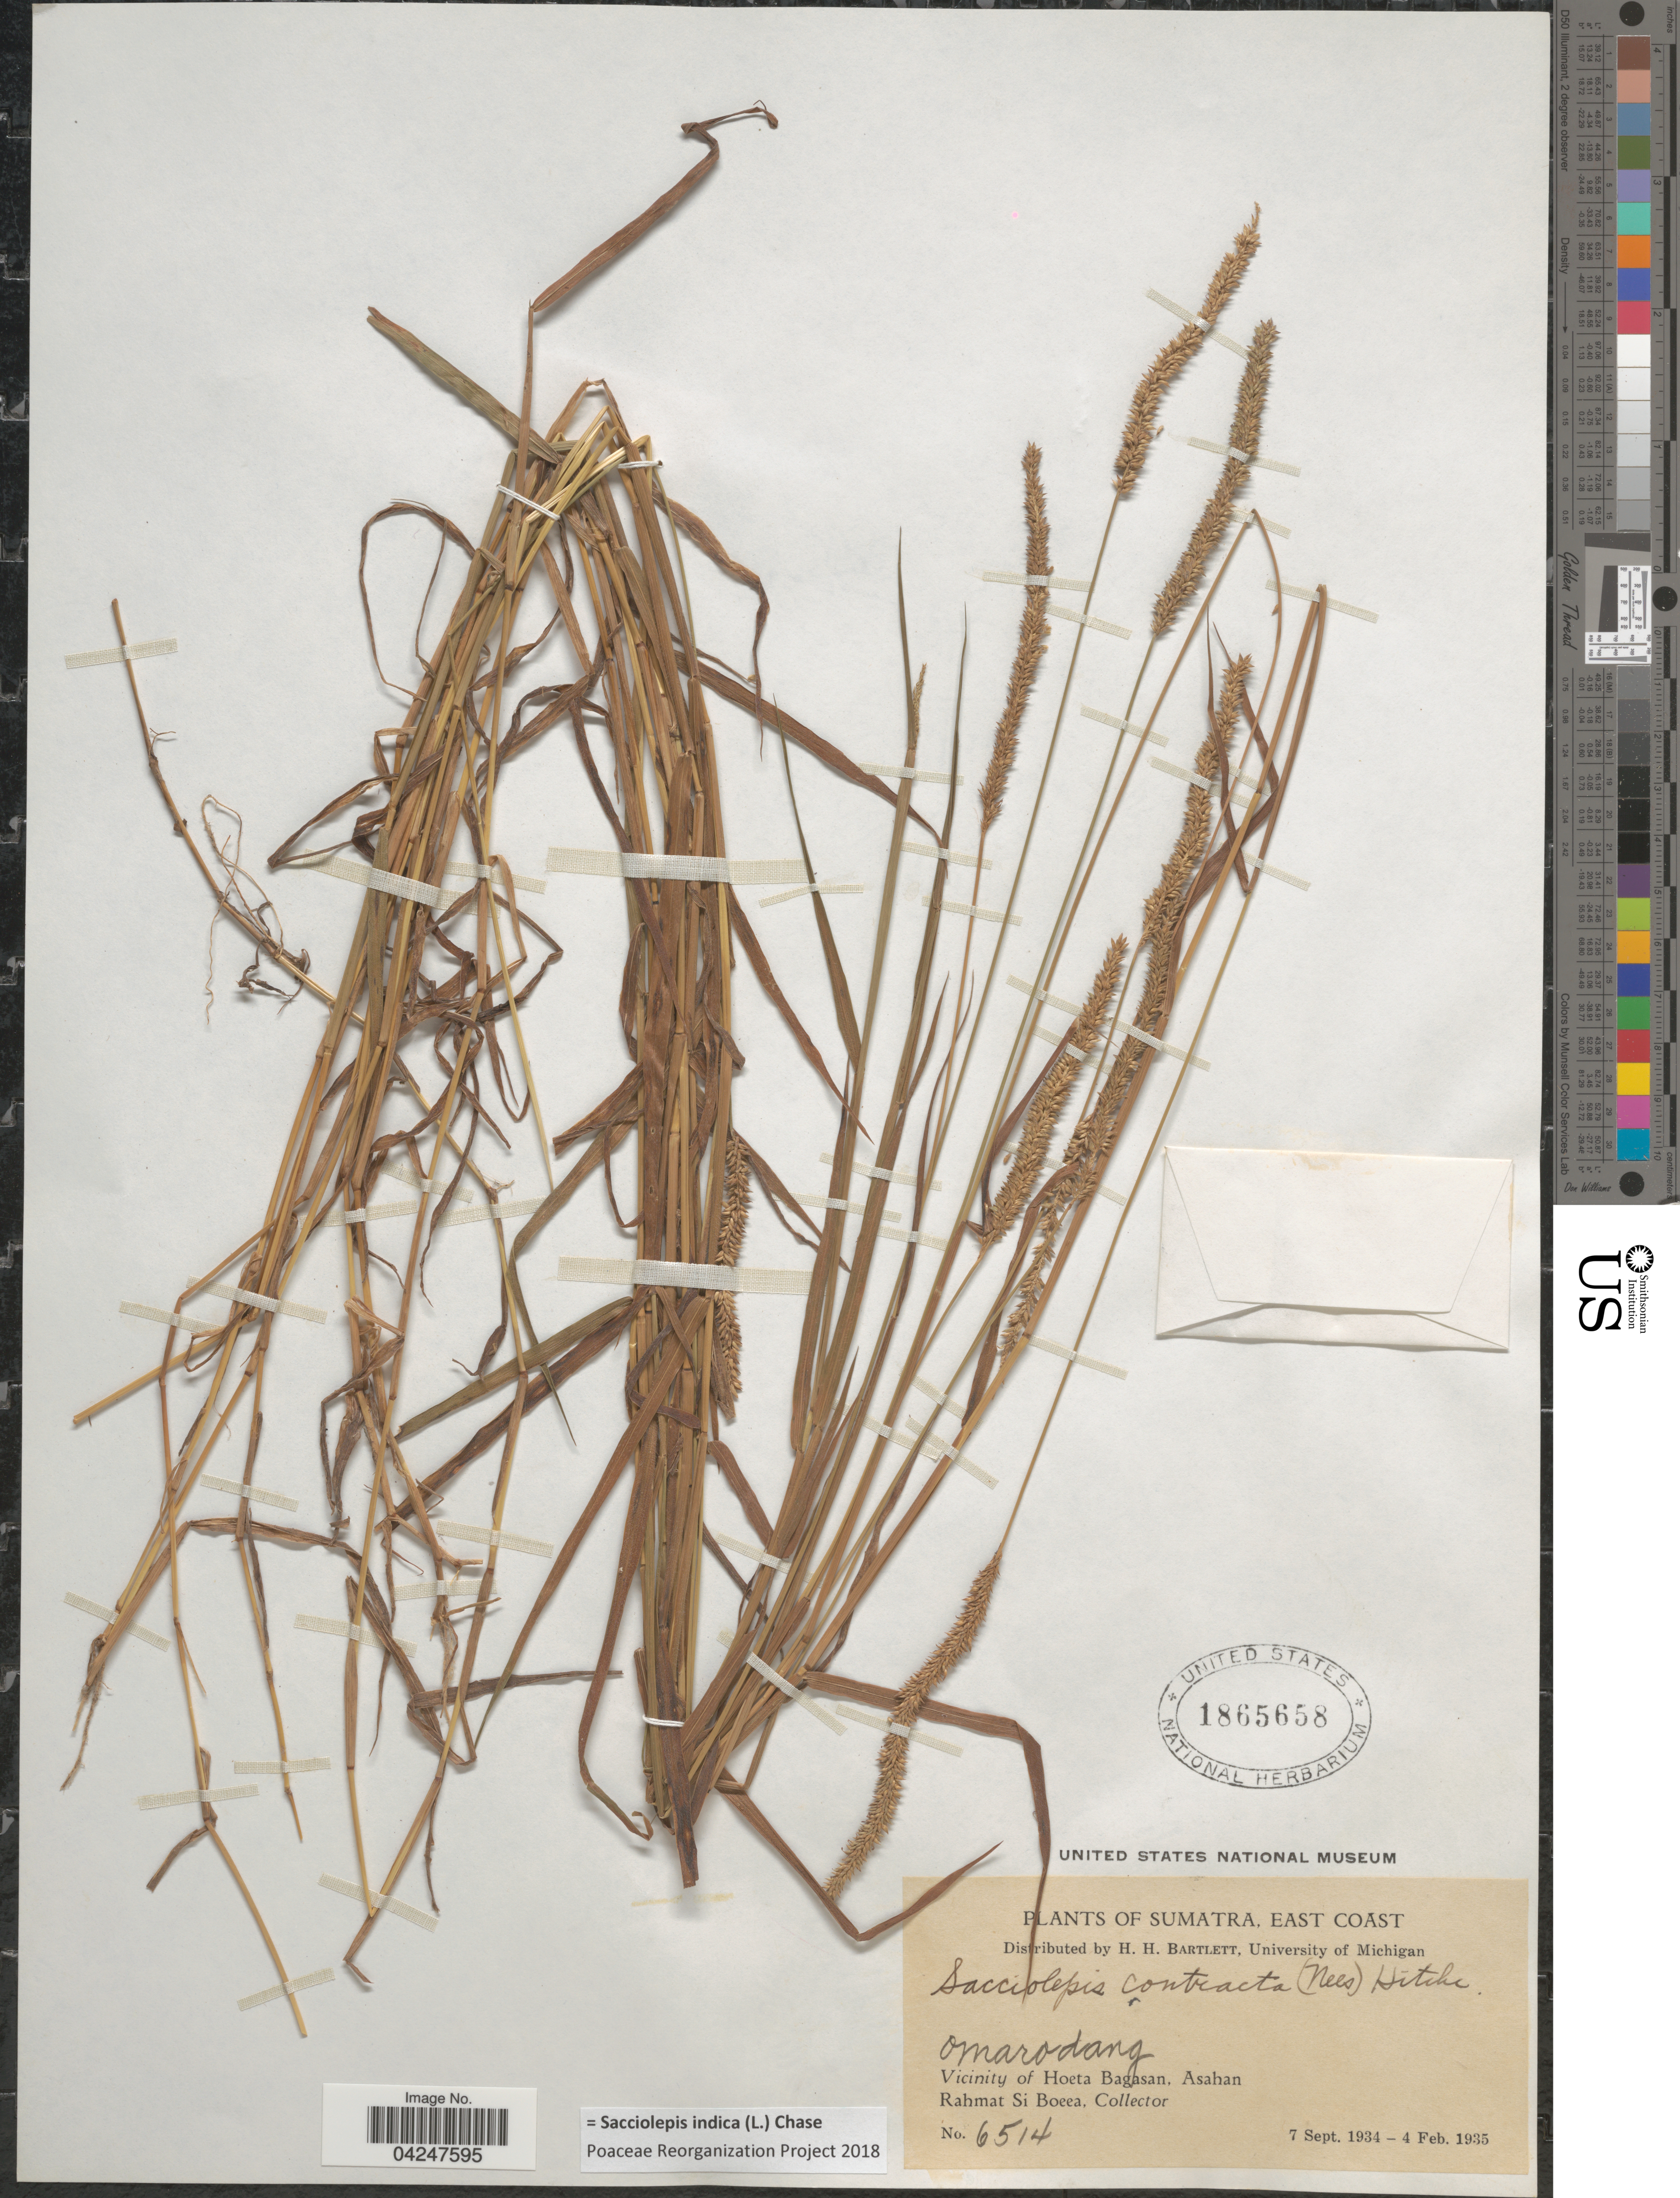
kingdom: Plantae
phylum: Tracheophyta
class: Liliopsida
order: Poales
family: Poaceae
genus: Sacciolepis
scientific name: Sacciolepis indica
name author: (L.) Chase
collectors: Rahmat Si Boeea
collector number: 6514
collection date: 1934-09-07/1935-02-04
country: Indonesia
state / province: Sumatra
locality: East Coast. Omarodang. Vicinity of Hoeta Bagasan, Asahan.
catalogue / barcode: US 1865658